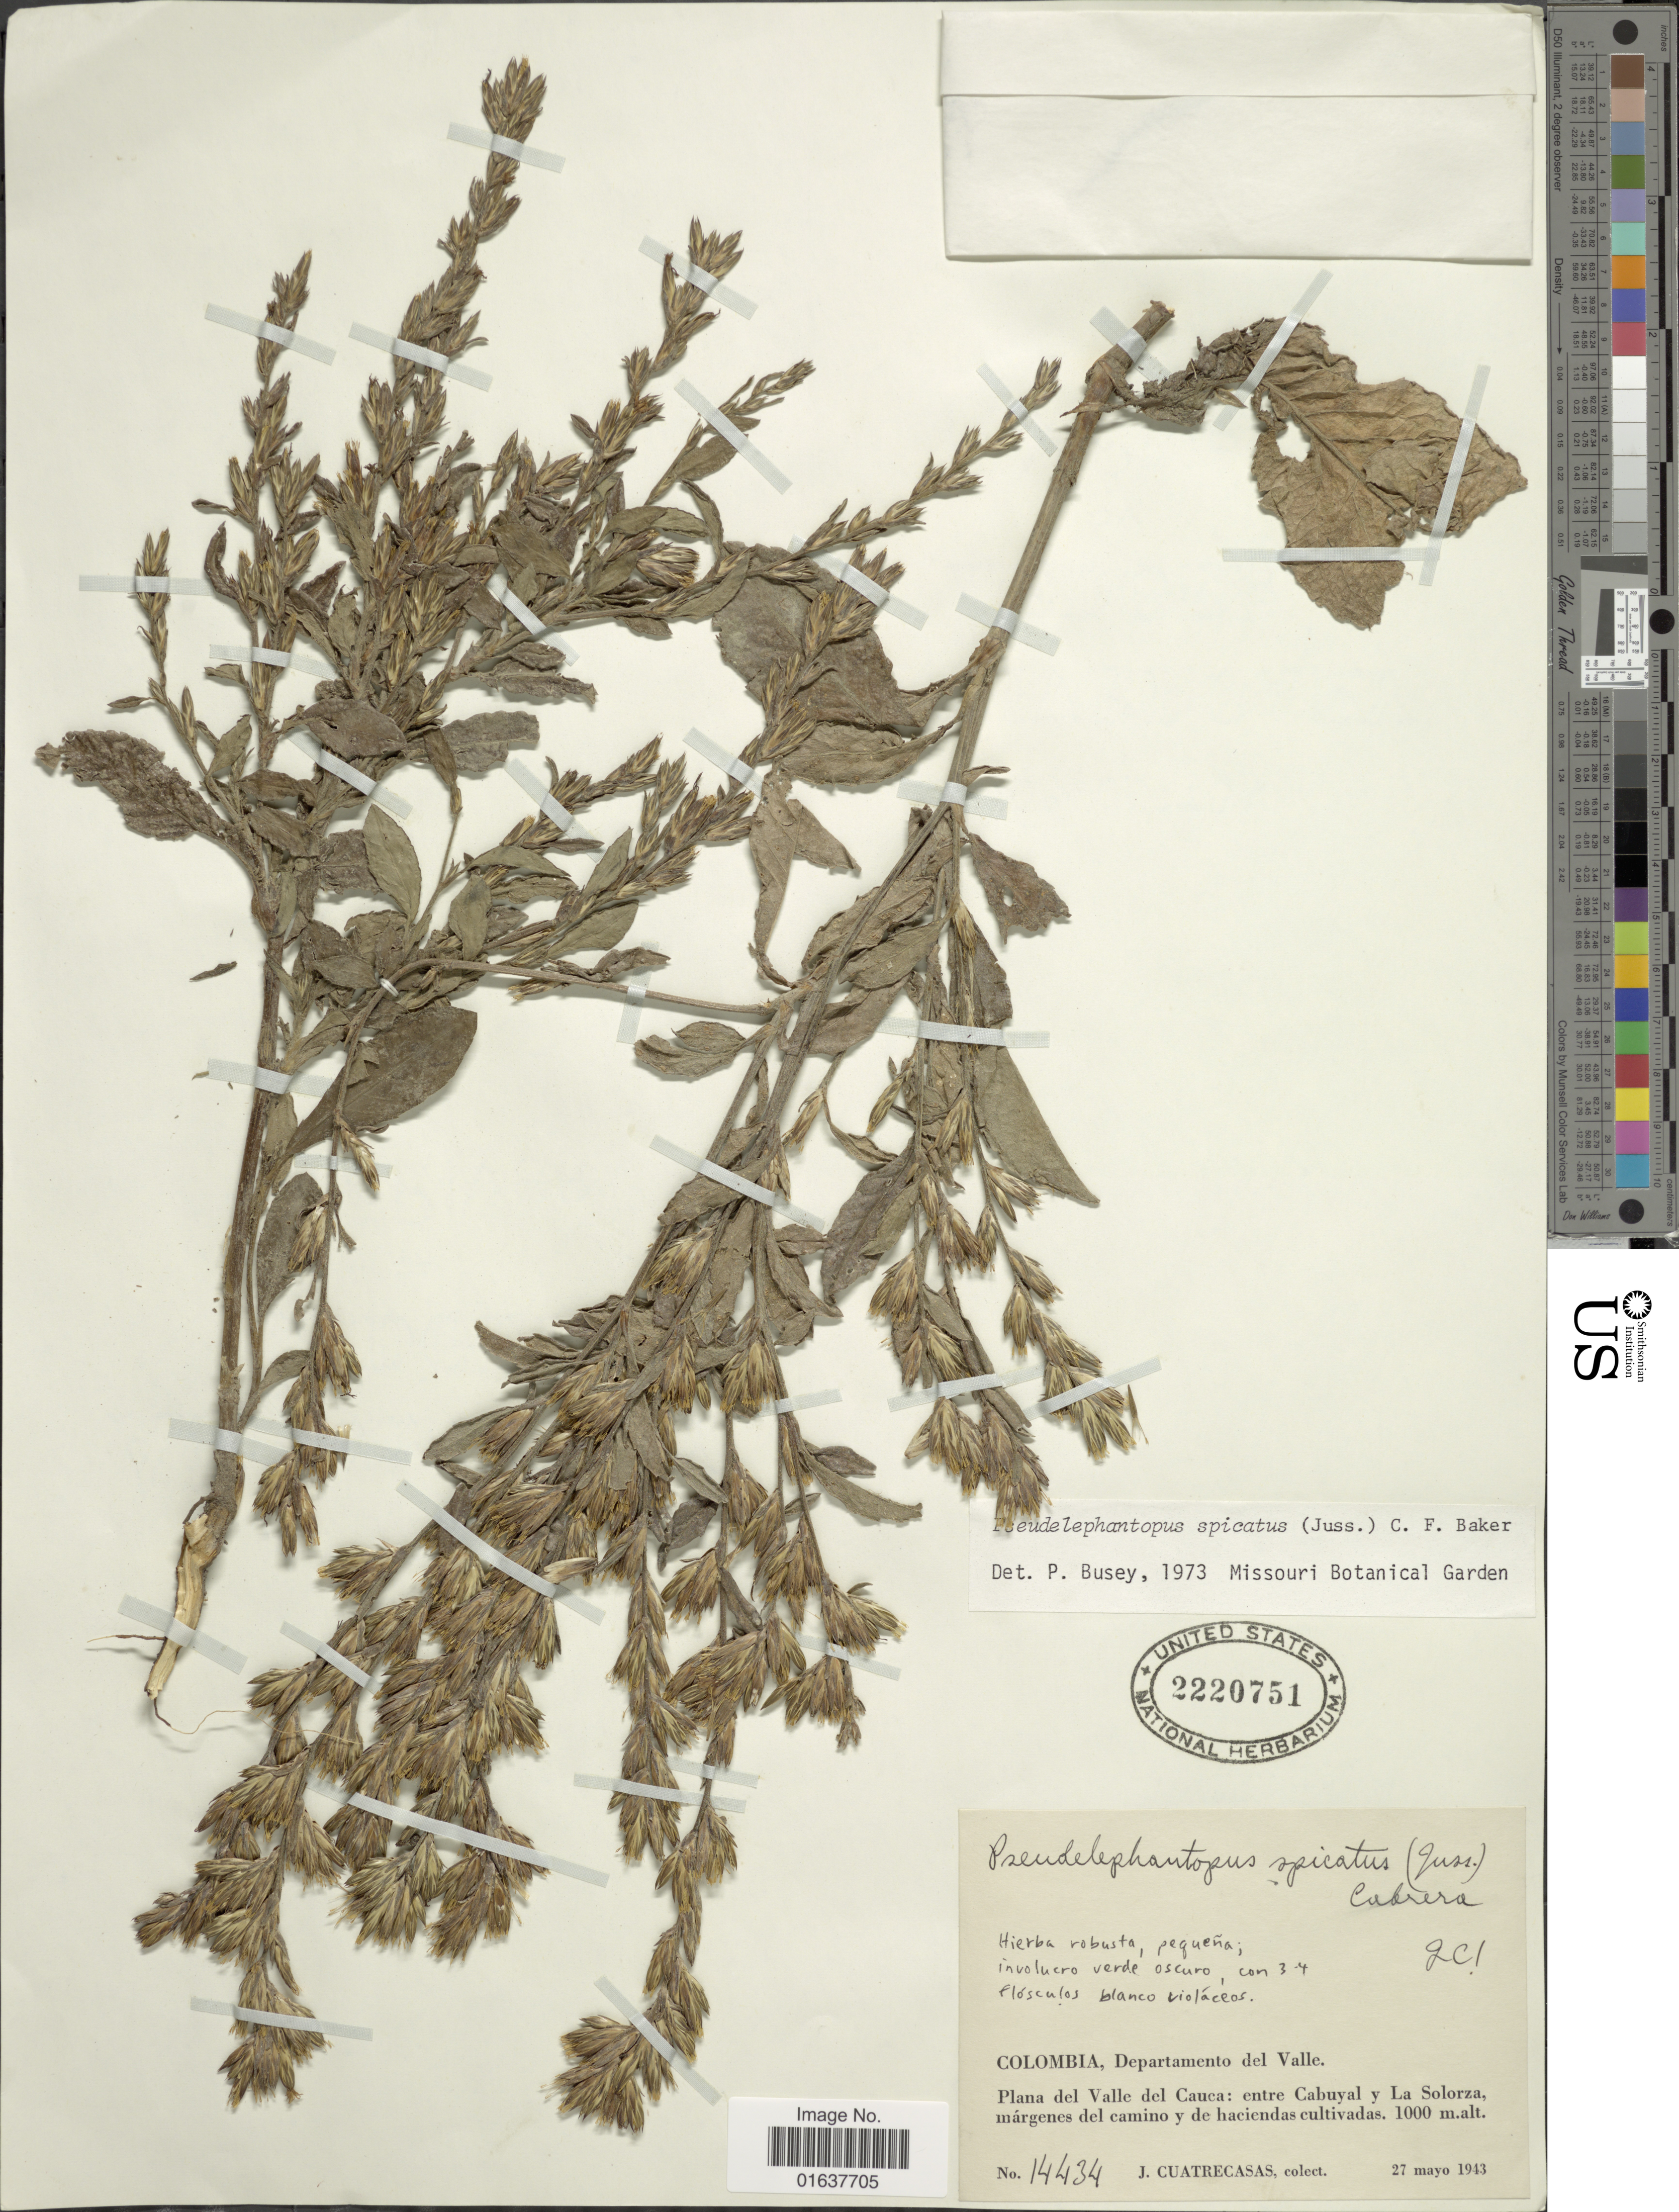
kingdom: Plantae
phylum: Tracheophyta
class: Magnoliopsida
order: Asterales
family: Asteraceae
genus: Pseudelephantopus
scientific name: Pseudelephantopus spicatus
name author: (Juss. ex Aubl.) C.F. Baker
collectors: J. Cuatrecasas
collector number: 14434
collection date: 1943-05-27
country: Colombia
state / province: Valle del Cauca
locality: Departamento del Valle. Plana del Valle del Cauca: entre Cabuyal y La Solorza, margenes del camino y de haciendas cultivadas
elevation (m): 1000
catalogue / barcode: US 2220751